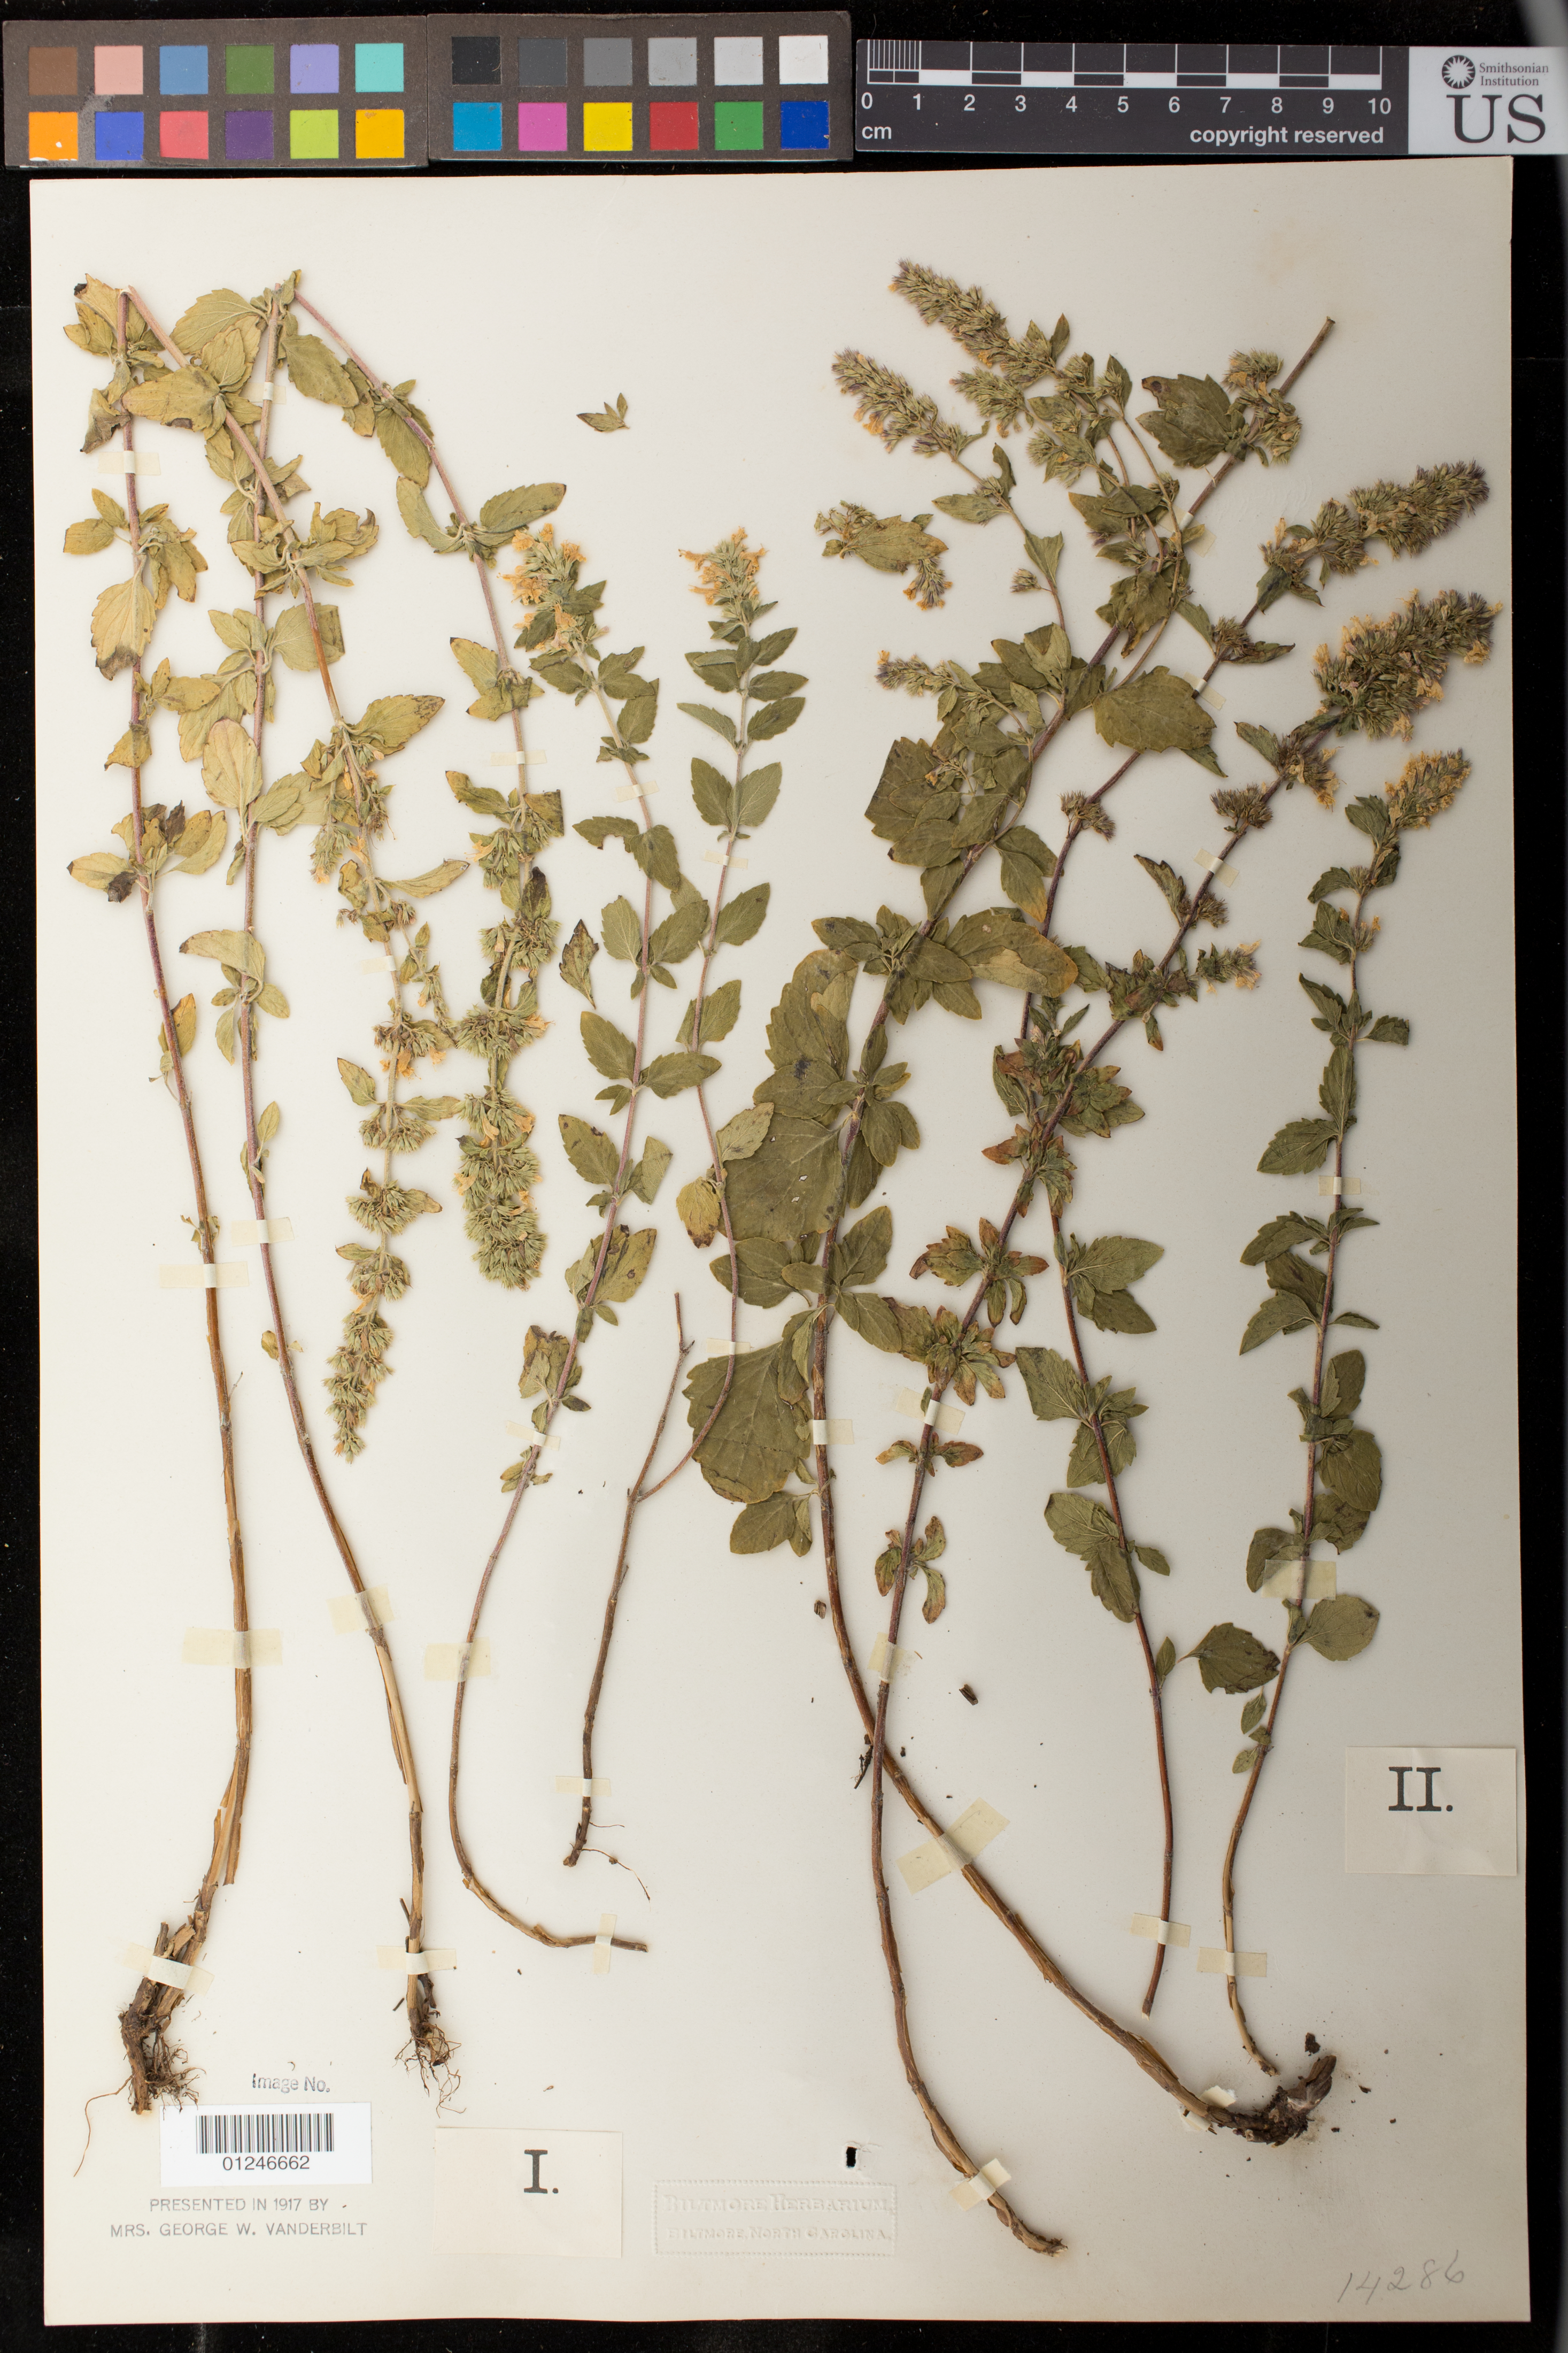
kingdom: Plantae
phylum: Tracheophyta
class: Magnoliopsida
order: Lamiales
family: Lamiaceae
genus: Micromeria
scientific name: Micromeria pulegium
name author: (Rochel) Benth.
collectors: A. Thaisz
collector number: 2953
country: Romania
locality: Hungaria austro-orientalis. Comitatus Krassó-Szörény. Herkulis (locus classicus)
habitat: In saxosis calcareis ad thermas